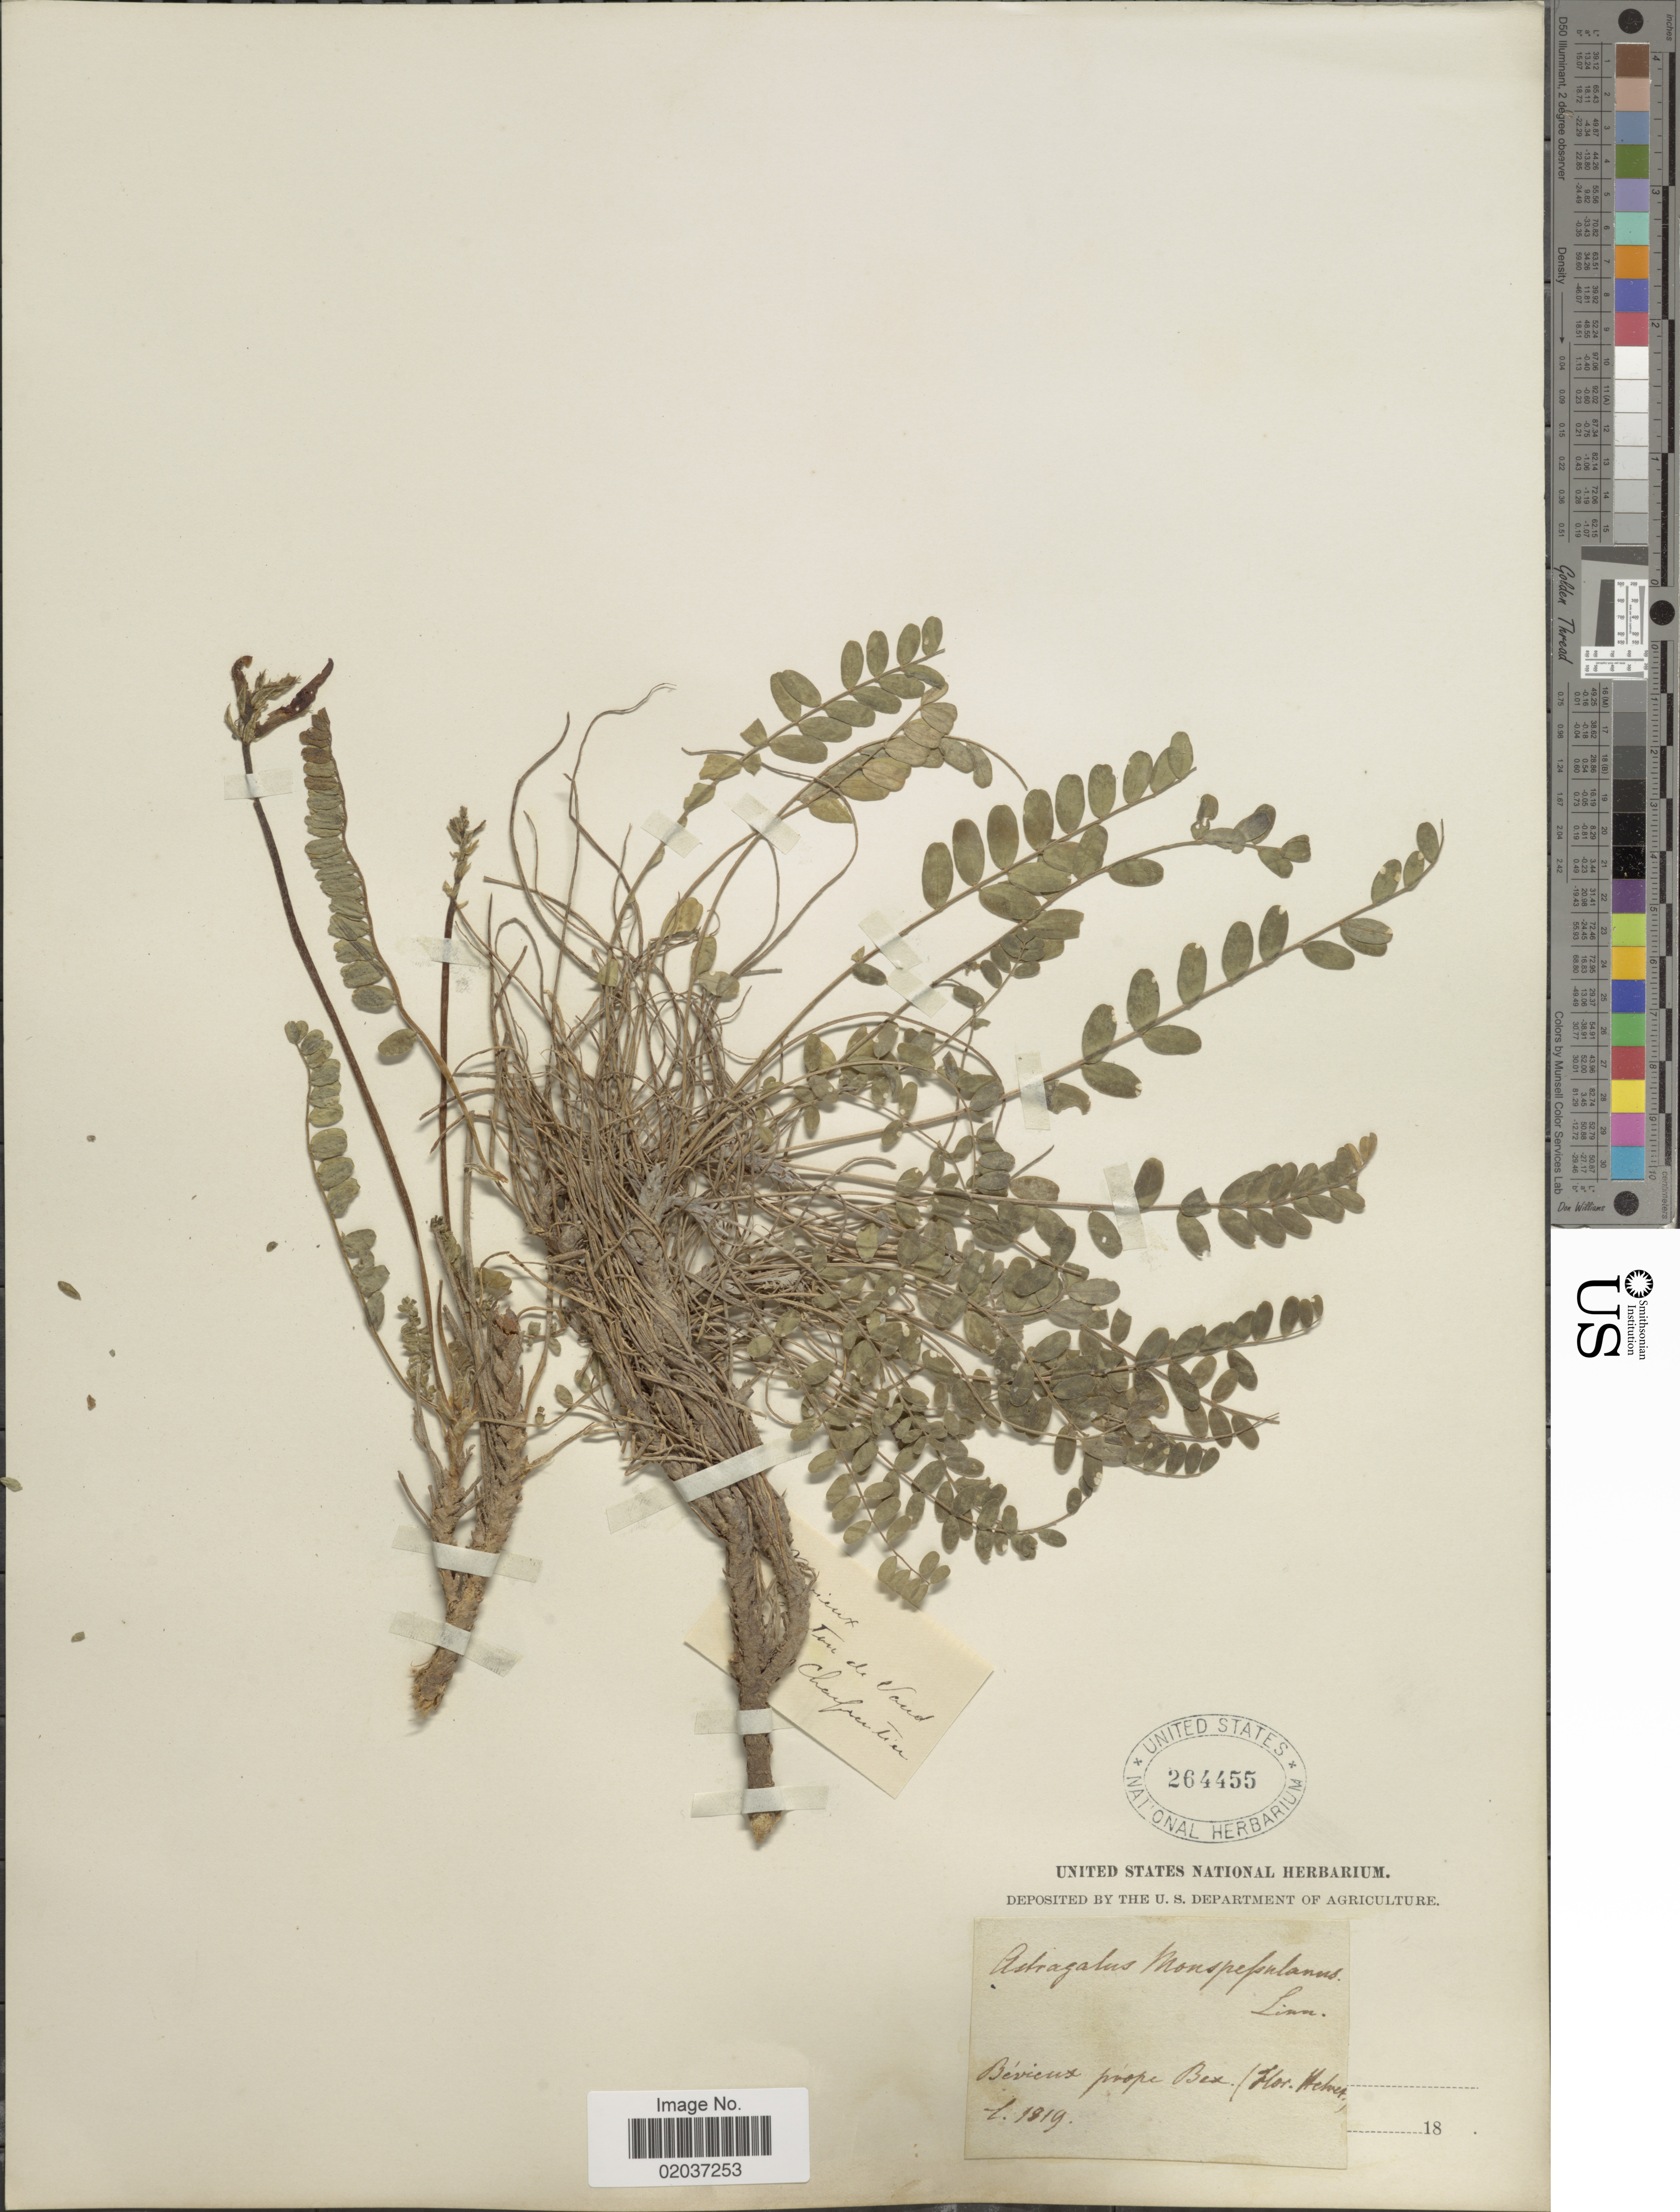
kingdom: Plantae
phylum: Tracheophyta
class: Magnoliopsida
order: Fabales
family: Fabaceae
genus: Astragalus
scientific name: Astragalus monspessulanus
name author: L.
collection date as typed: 18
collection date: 1819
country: France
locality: Bevieux prope Bex.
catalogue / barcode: US 264455